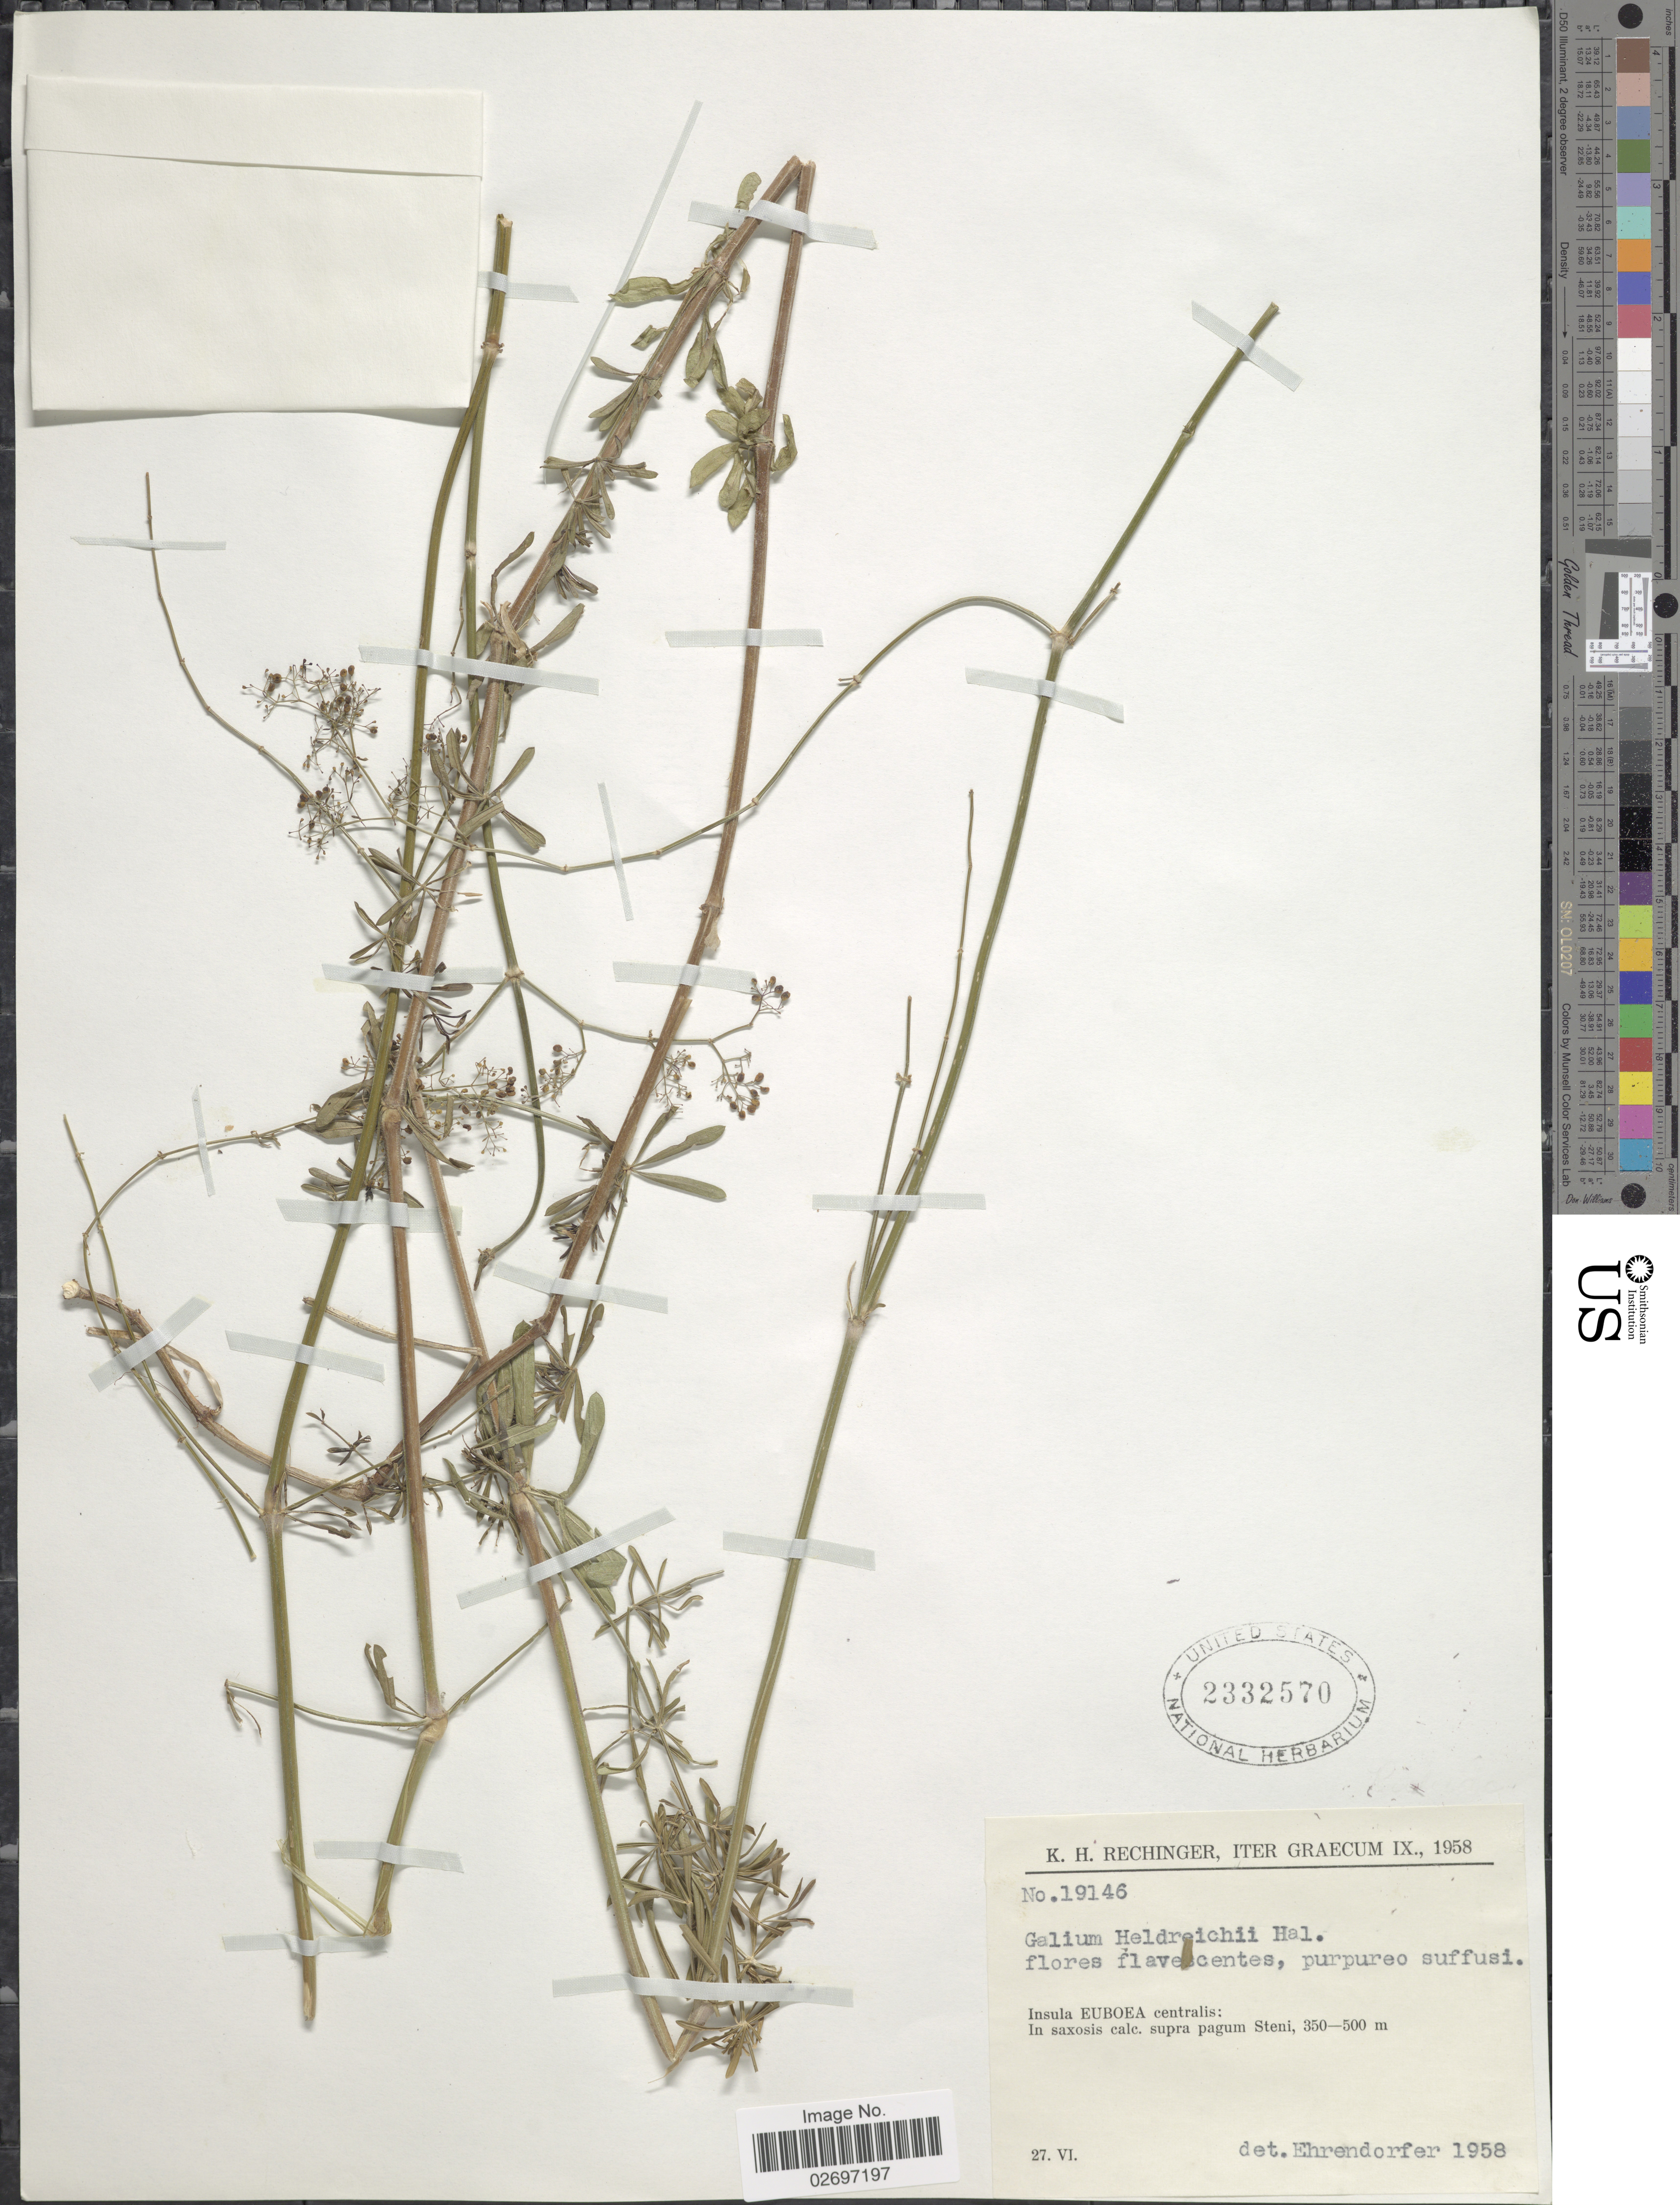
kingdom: Plantae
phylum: Tracheophyta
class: Magnoliopsida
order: Gentianales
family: Rubiaceae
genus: Galium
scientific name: Galium heldreichii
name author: Halácsy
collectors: K. H. Rechinger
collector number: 19146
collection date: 1958-06-27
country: Greece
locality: Insula Euboea centralis: in saxosis calc. supra pagum Steni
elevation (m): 350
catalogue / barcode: US 2332570